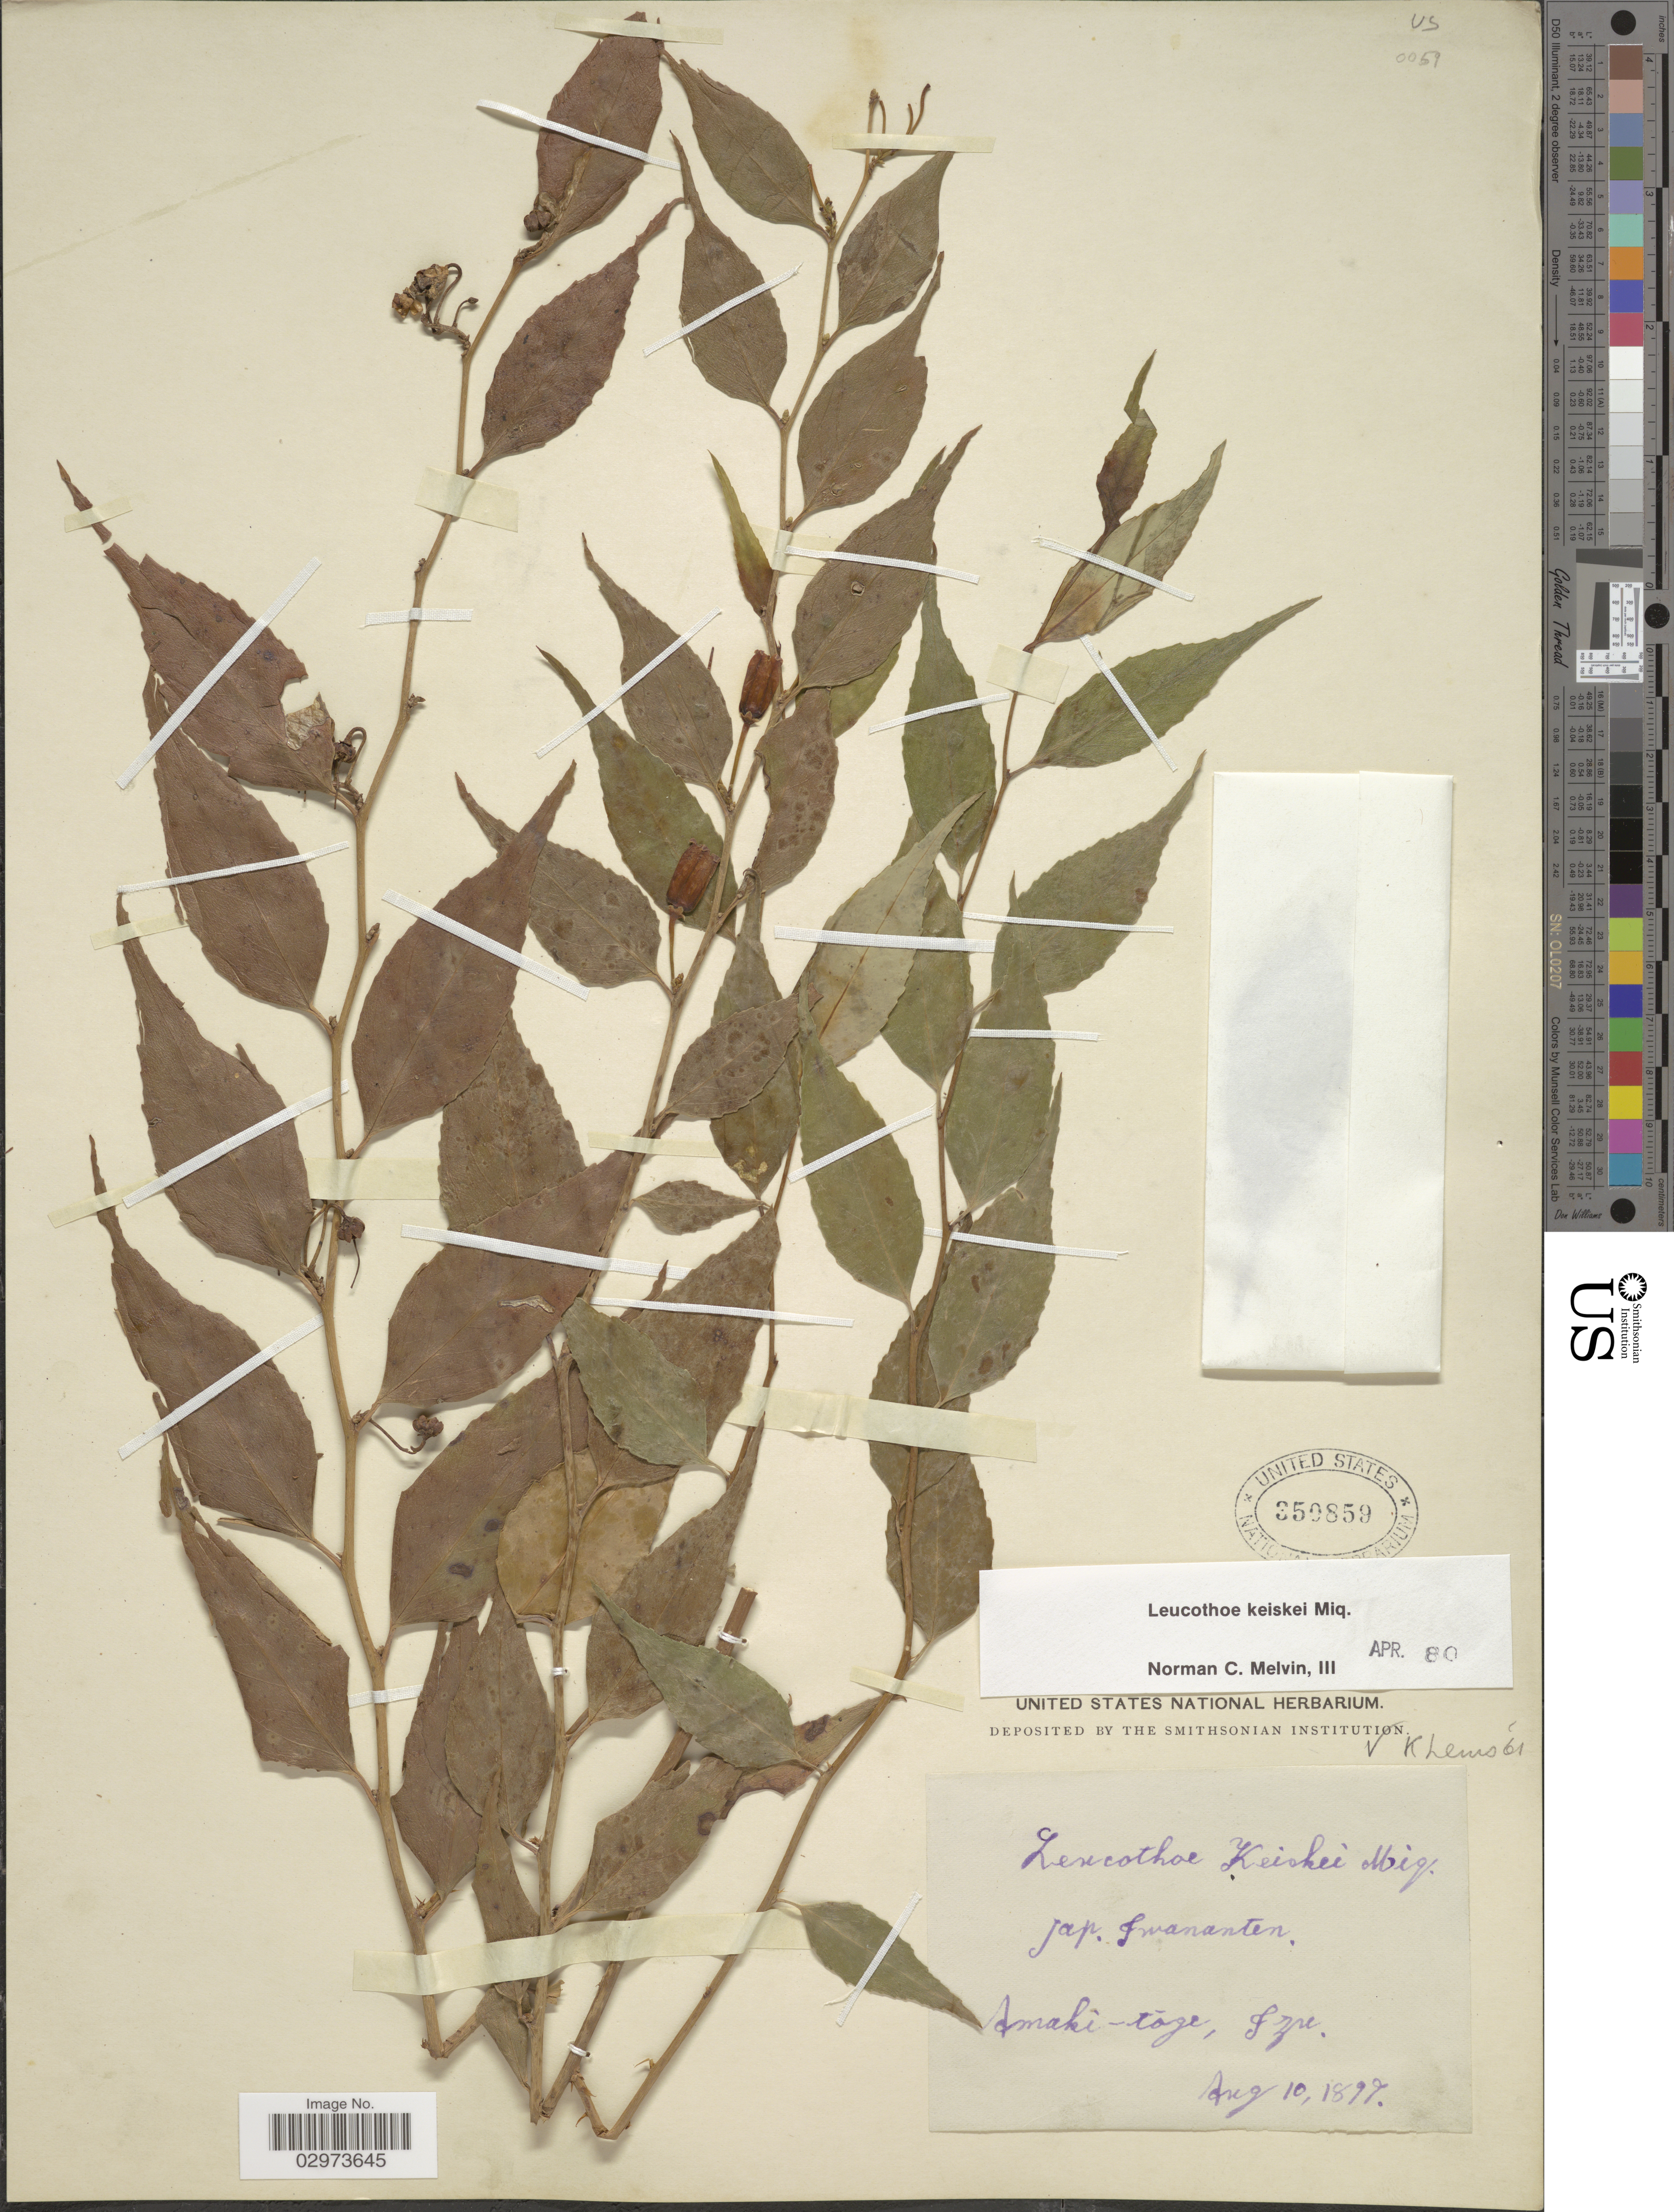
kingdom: Plantae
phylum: Tracheophyta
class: Magnoliopsida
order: Ericales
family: Ericaceae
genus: Leucothoe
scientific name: Leucothoë keiskei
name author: Miq.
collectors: ex herb. United States National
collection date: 1899-08-10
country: Japan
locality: Amaki-toge, Izu.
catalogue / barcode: US 350859